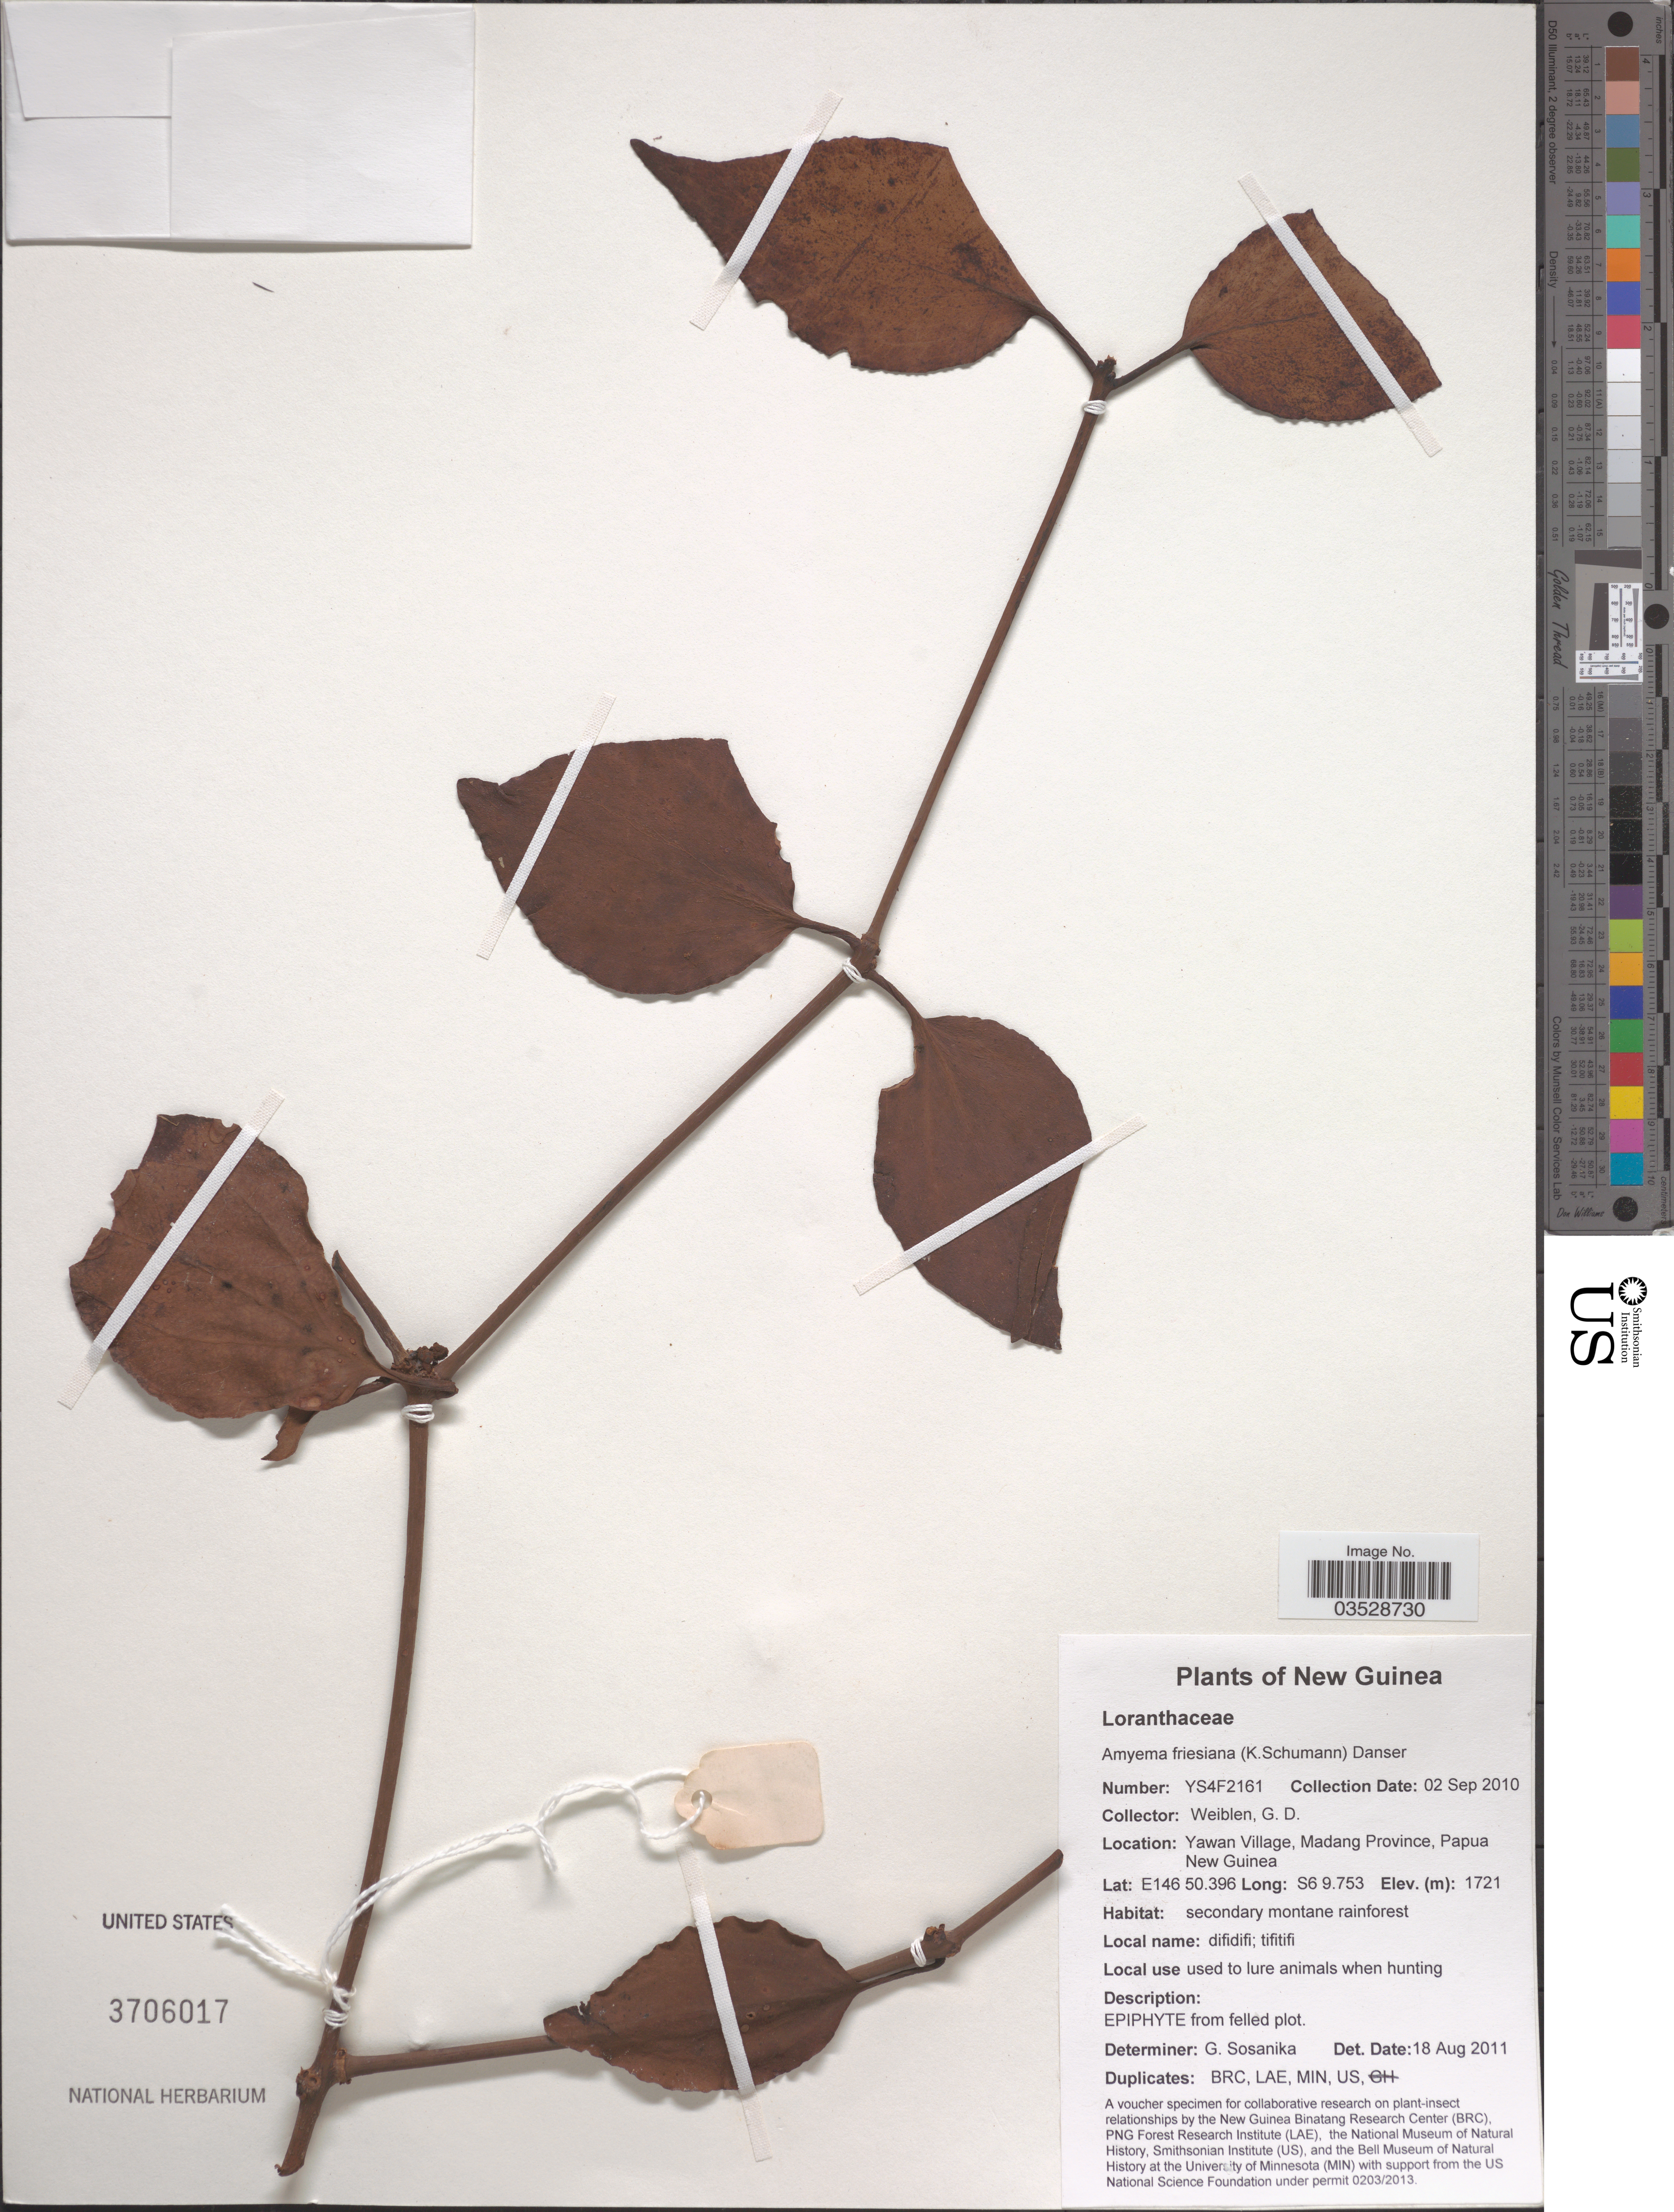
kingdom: Plantae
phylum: Tracheophyta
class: Magnoliopsida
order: Santalales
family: Loranthaceae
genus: Amyema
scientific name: Amyema friesiana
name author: (K. Schum.) Danser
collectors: G. D. Weiblen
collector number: YS4F2161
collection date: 2010-09-02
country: Papua New Guinea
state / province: Madang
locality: New Guinea. Yawan Village.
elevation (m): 1721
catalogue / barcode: US 3706017